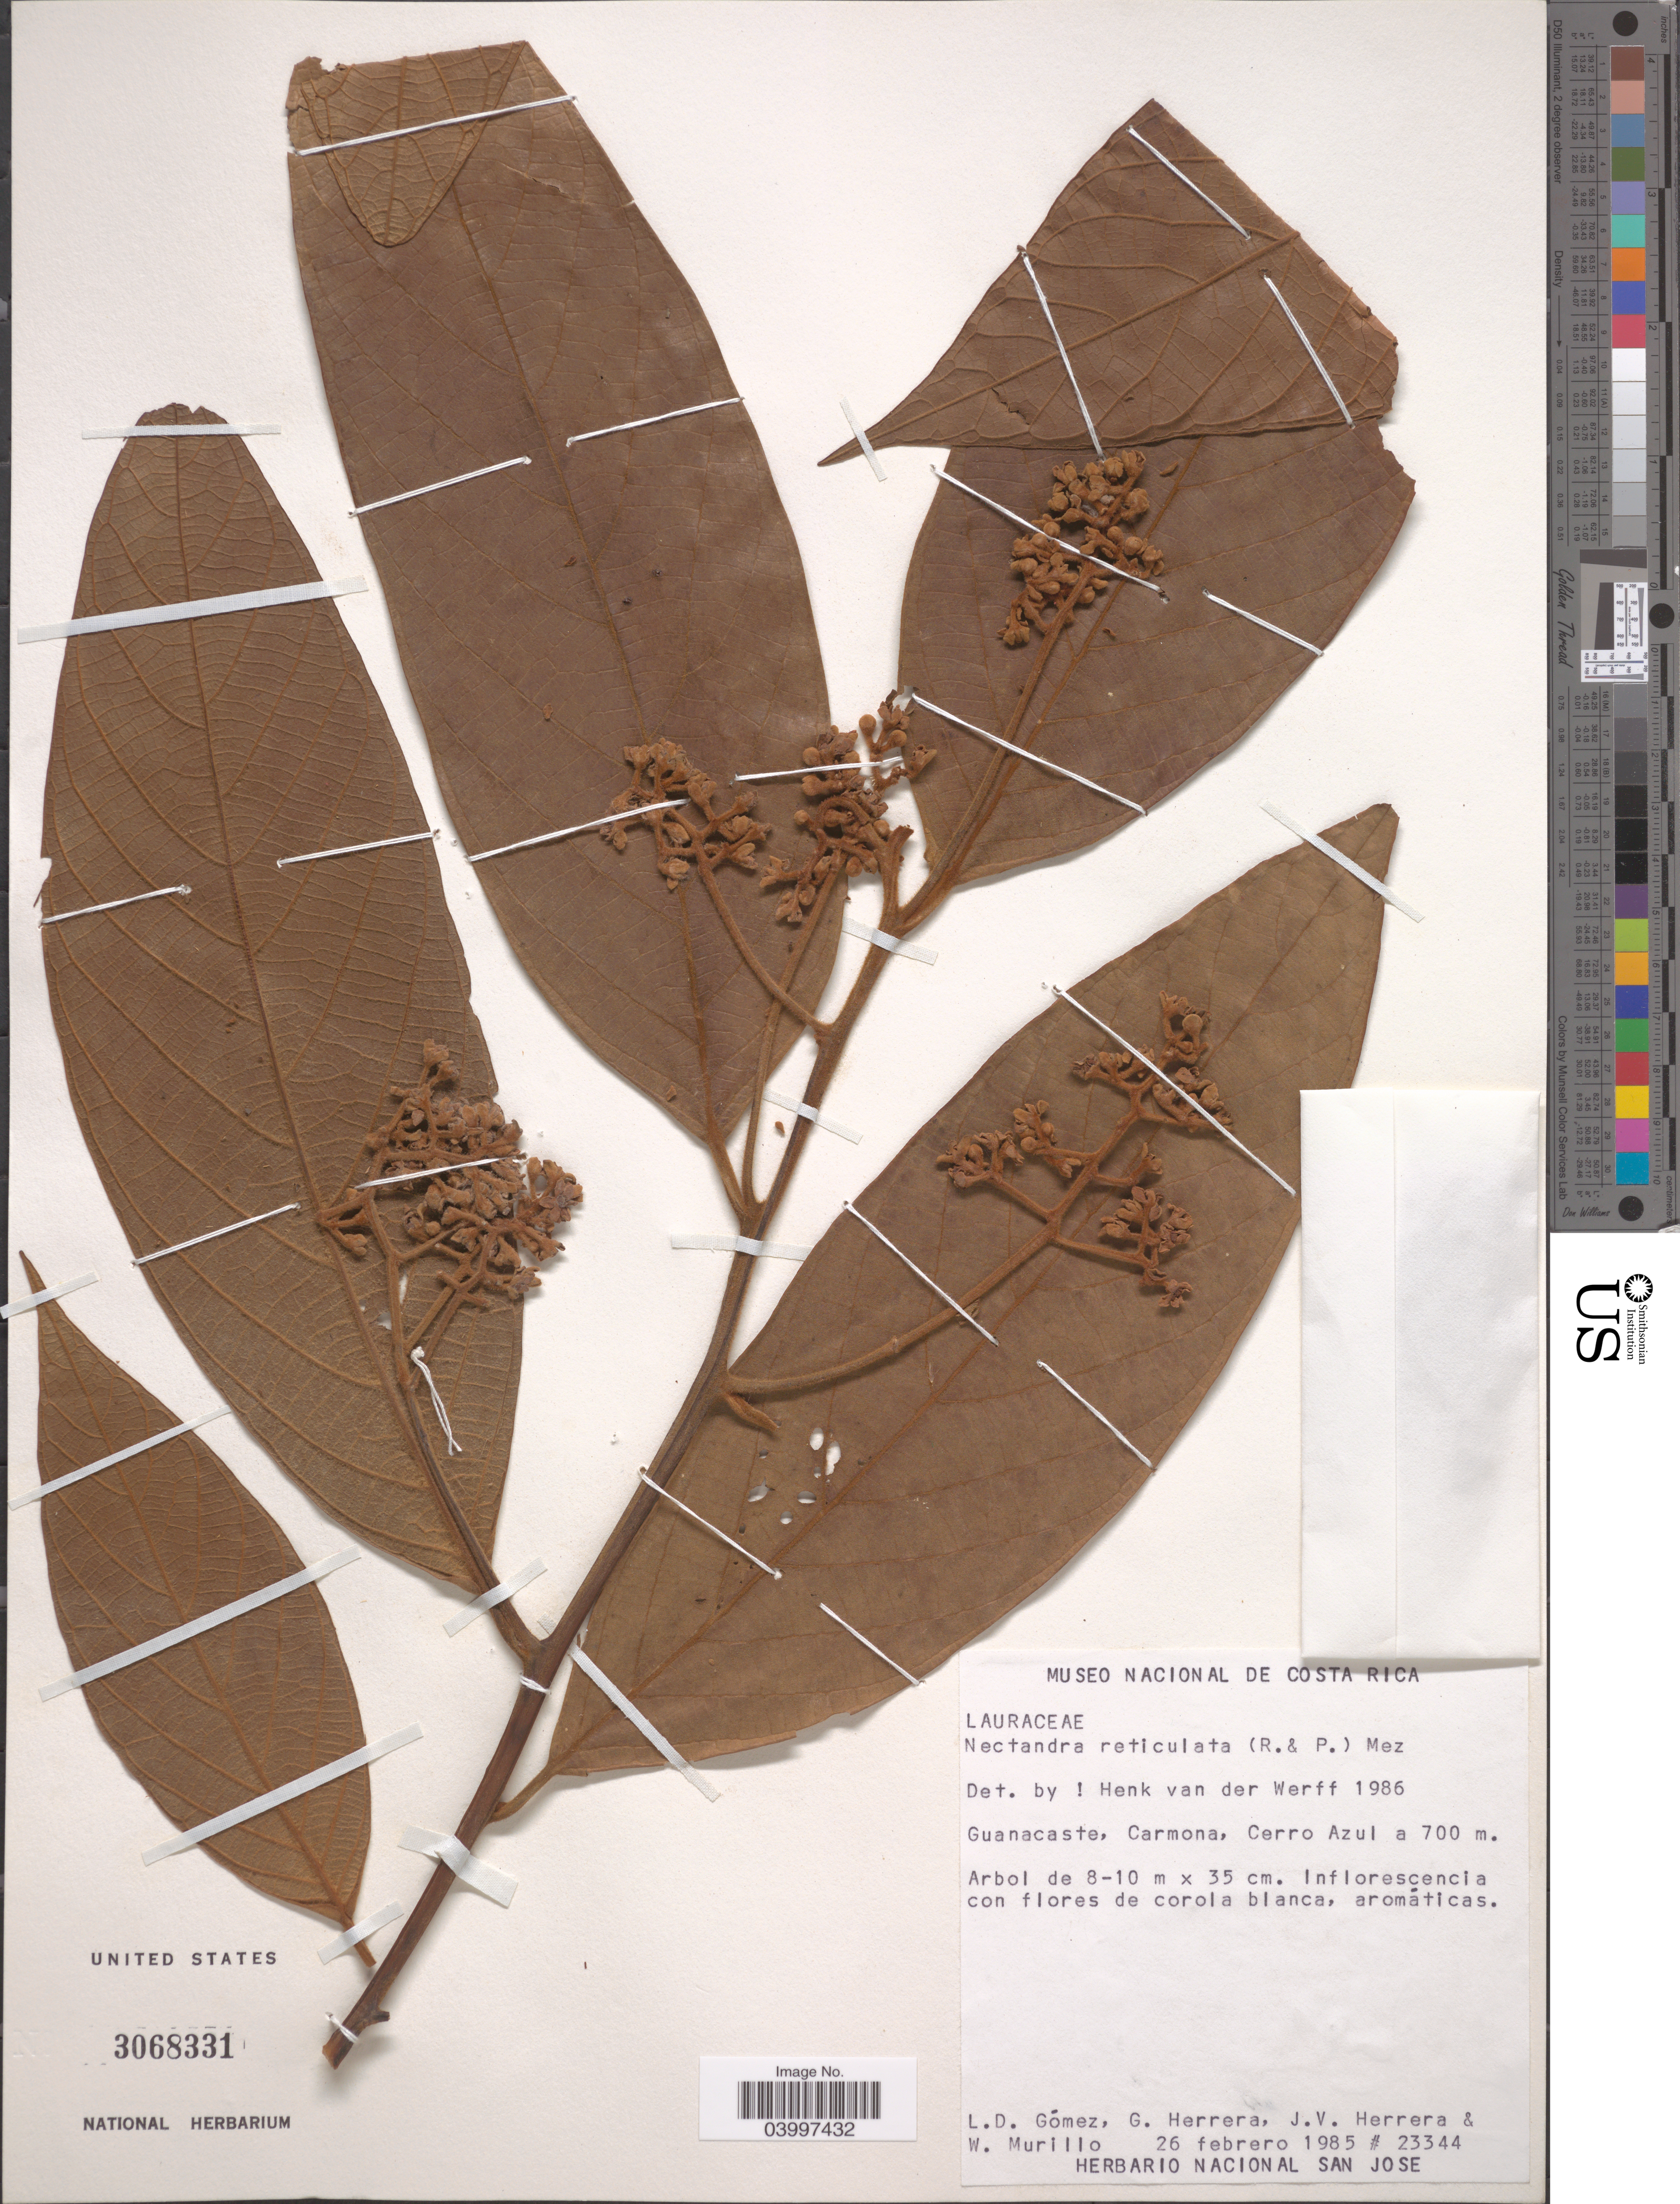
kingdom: Plantae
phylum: Tracheophyta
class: Magnoliopsida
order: Laurales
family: Lauraceae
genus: Nectandra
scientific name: Nectandra reticulata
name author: (Ruiz & Pav.) Mez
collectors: L. D. Gómez, G. Herrera, J. Herrera & W. Murillo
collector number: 23344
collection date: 1985-02-26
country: Costa Rica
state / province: Guanacaste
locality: Carmona, Cerro Azul.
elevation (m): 700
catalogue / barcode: US 3068331